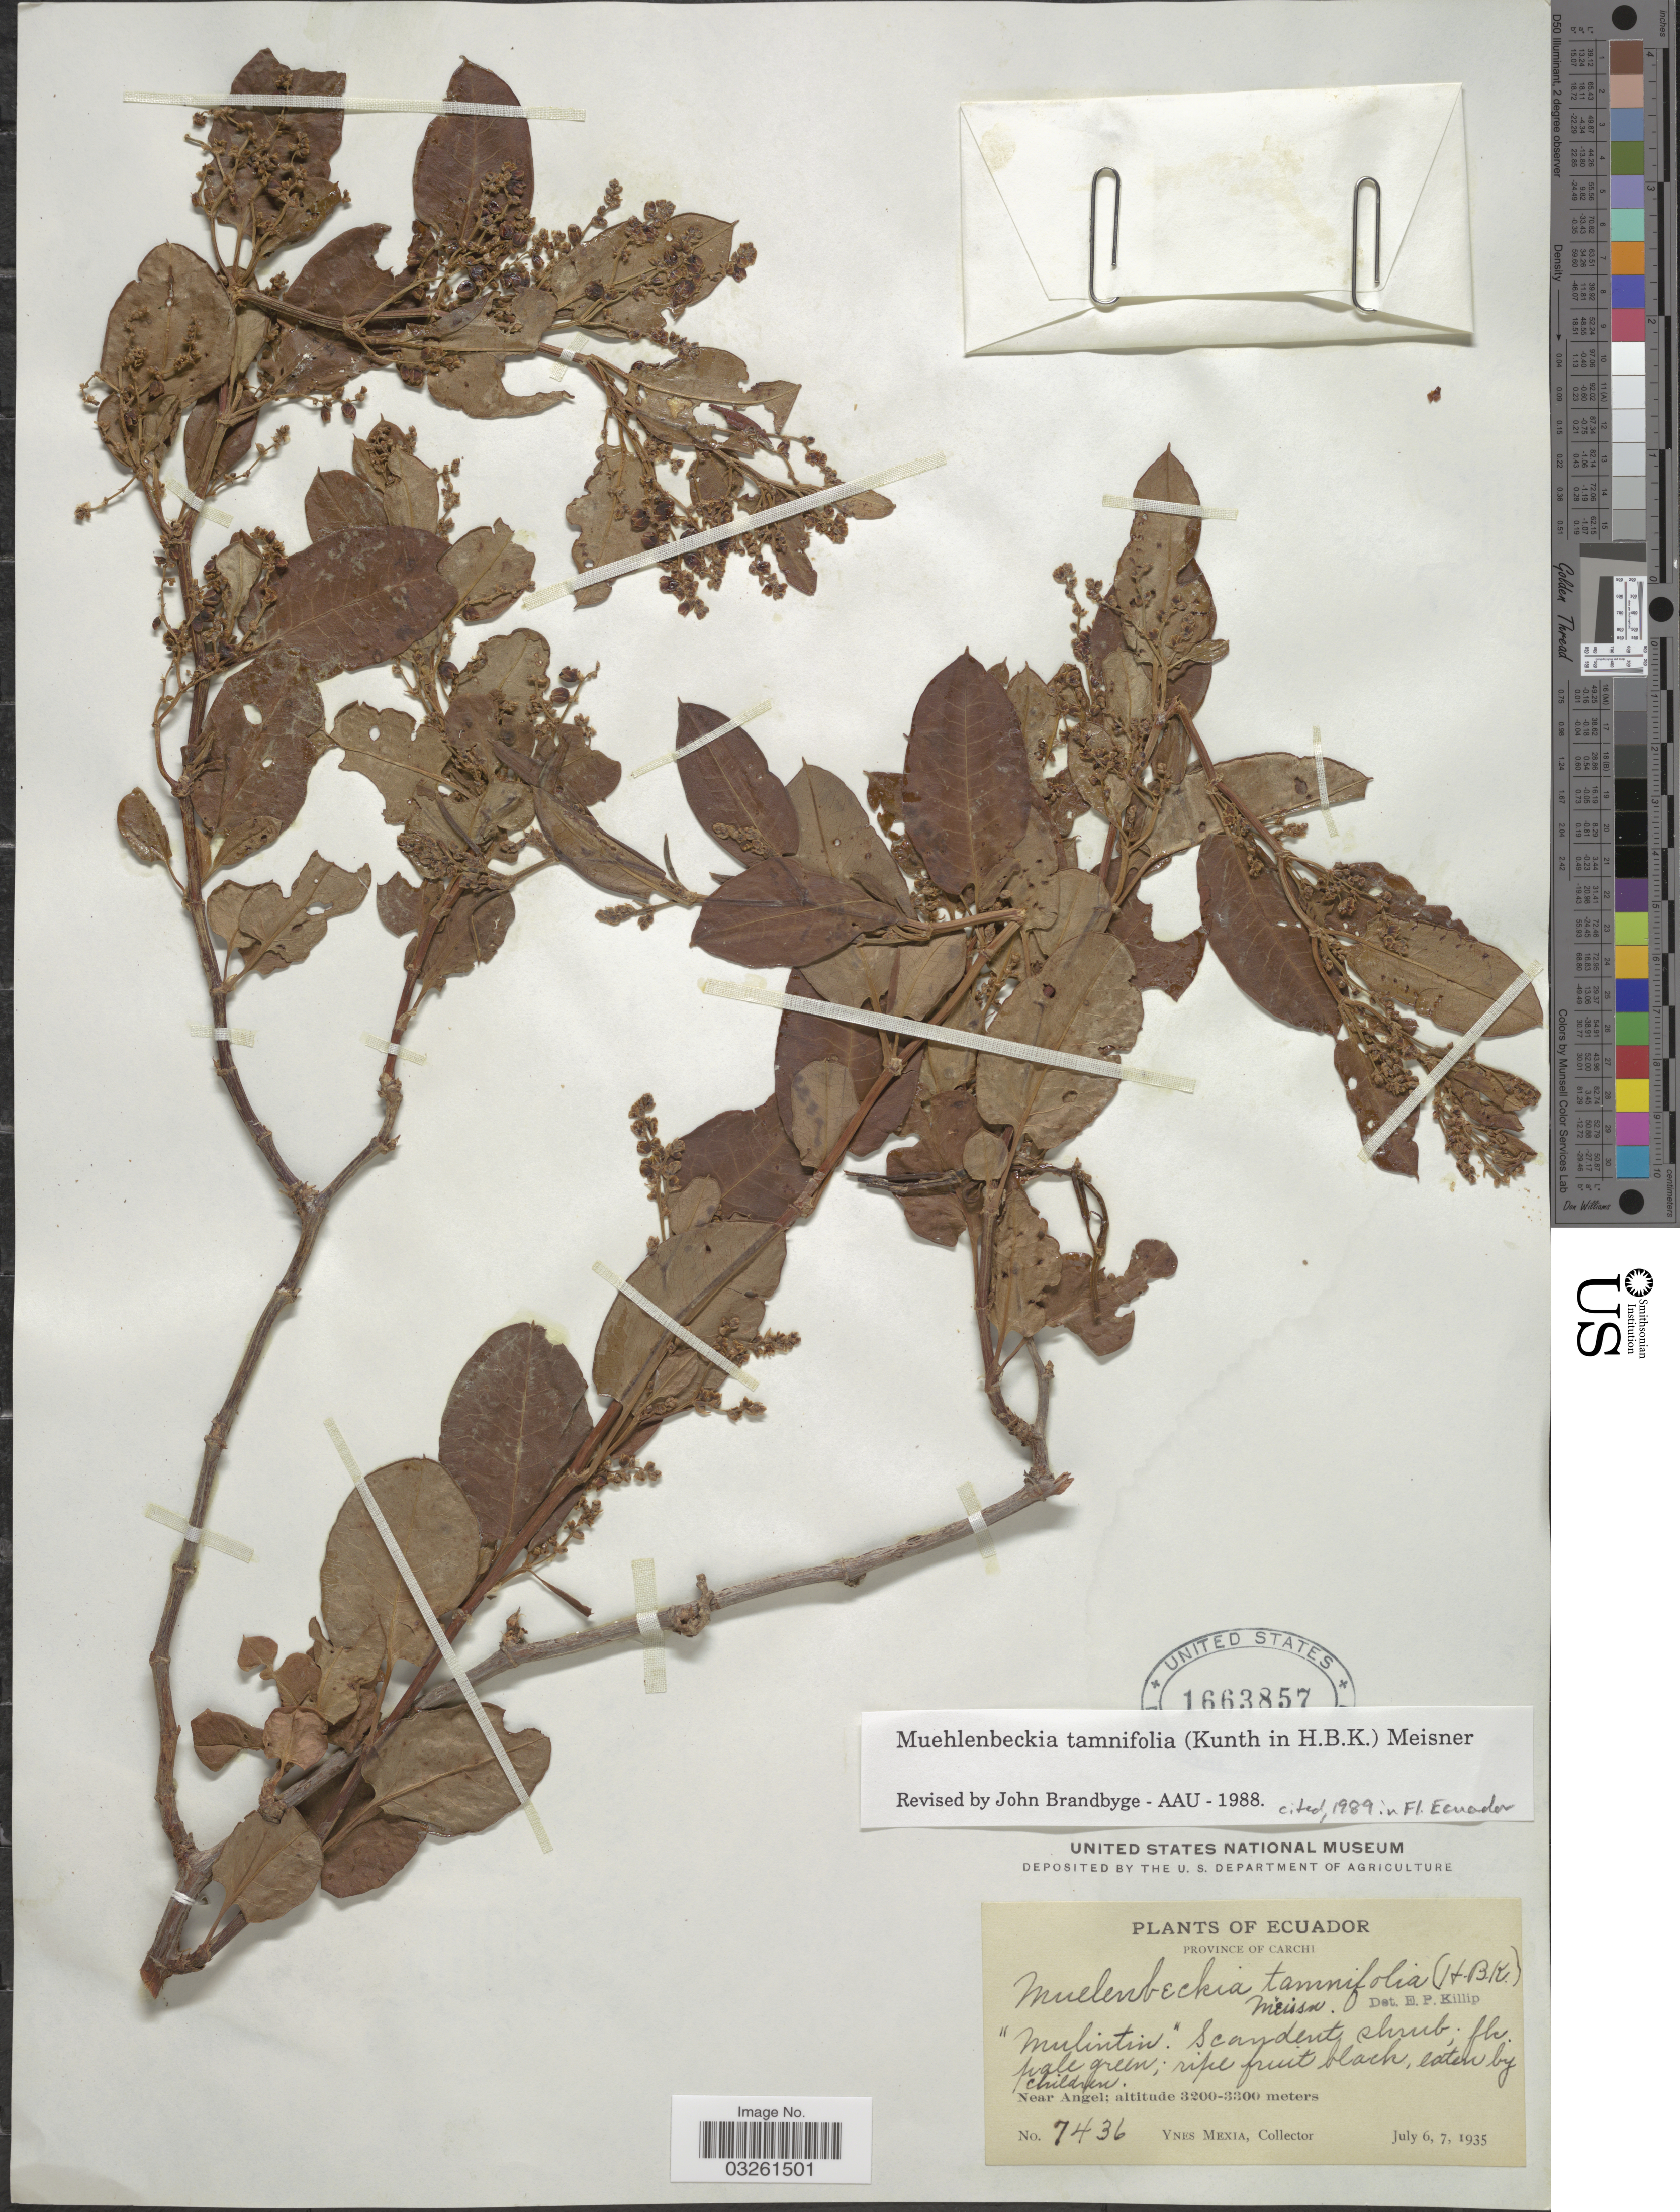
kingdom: Plantae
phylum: Tracheophyta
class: Magnoliopsida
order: Caryophyllales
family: Polygonaceae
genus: Muehlenbeckia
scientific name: Muehlenbeckia tamnifolia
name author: (Kunth) Meisn.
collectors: Y. Mexia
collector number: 7436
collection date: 1935-07-06/1935-07-07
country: Ecuador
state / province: Carchi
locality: Near Angel.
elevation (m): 3200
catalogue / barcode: US 1663857